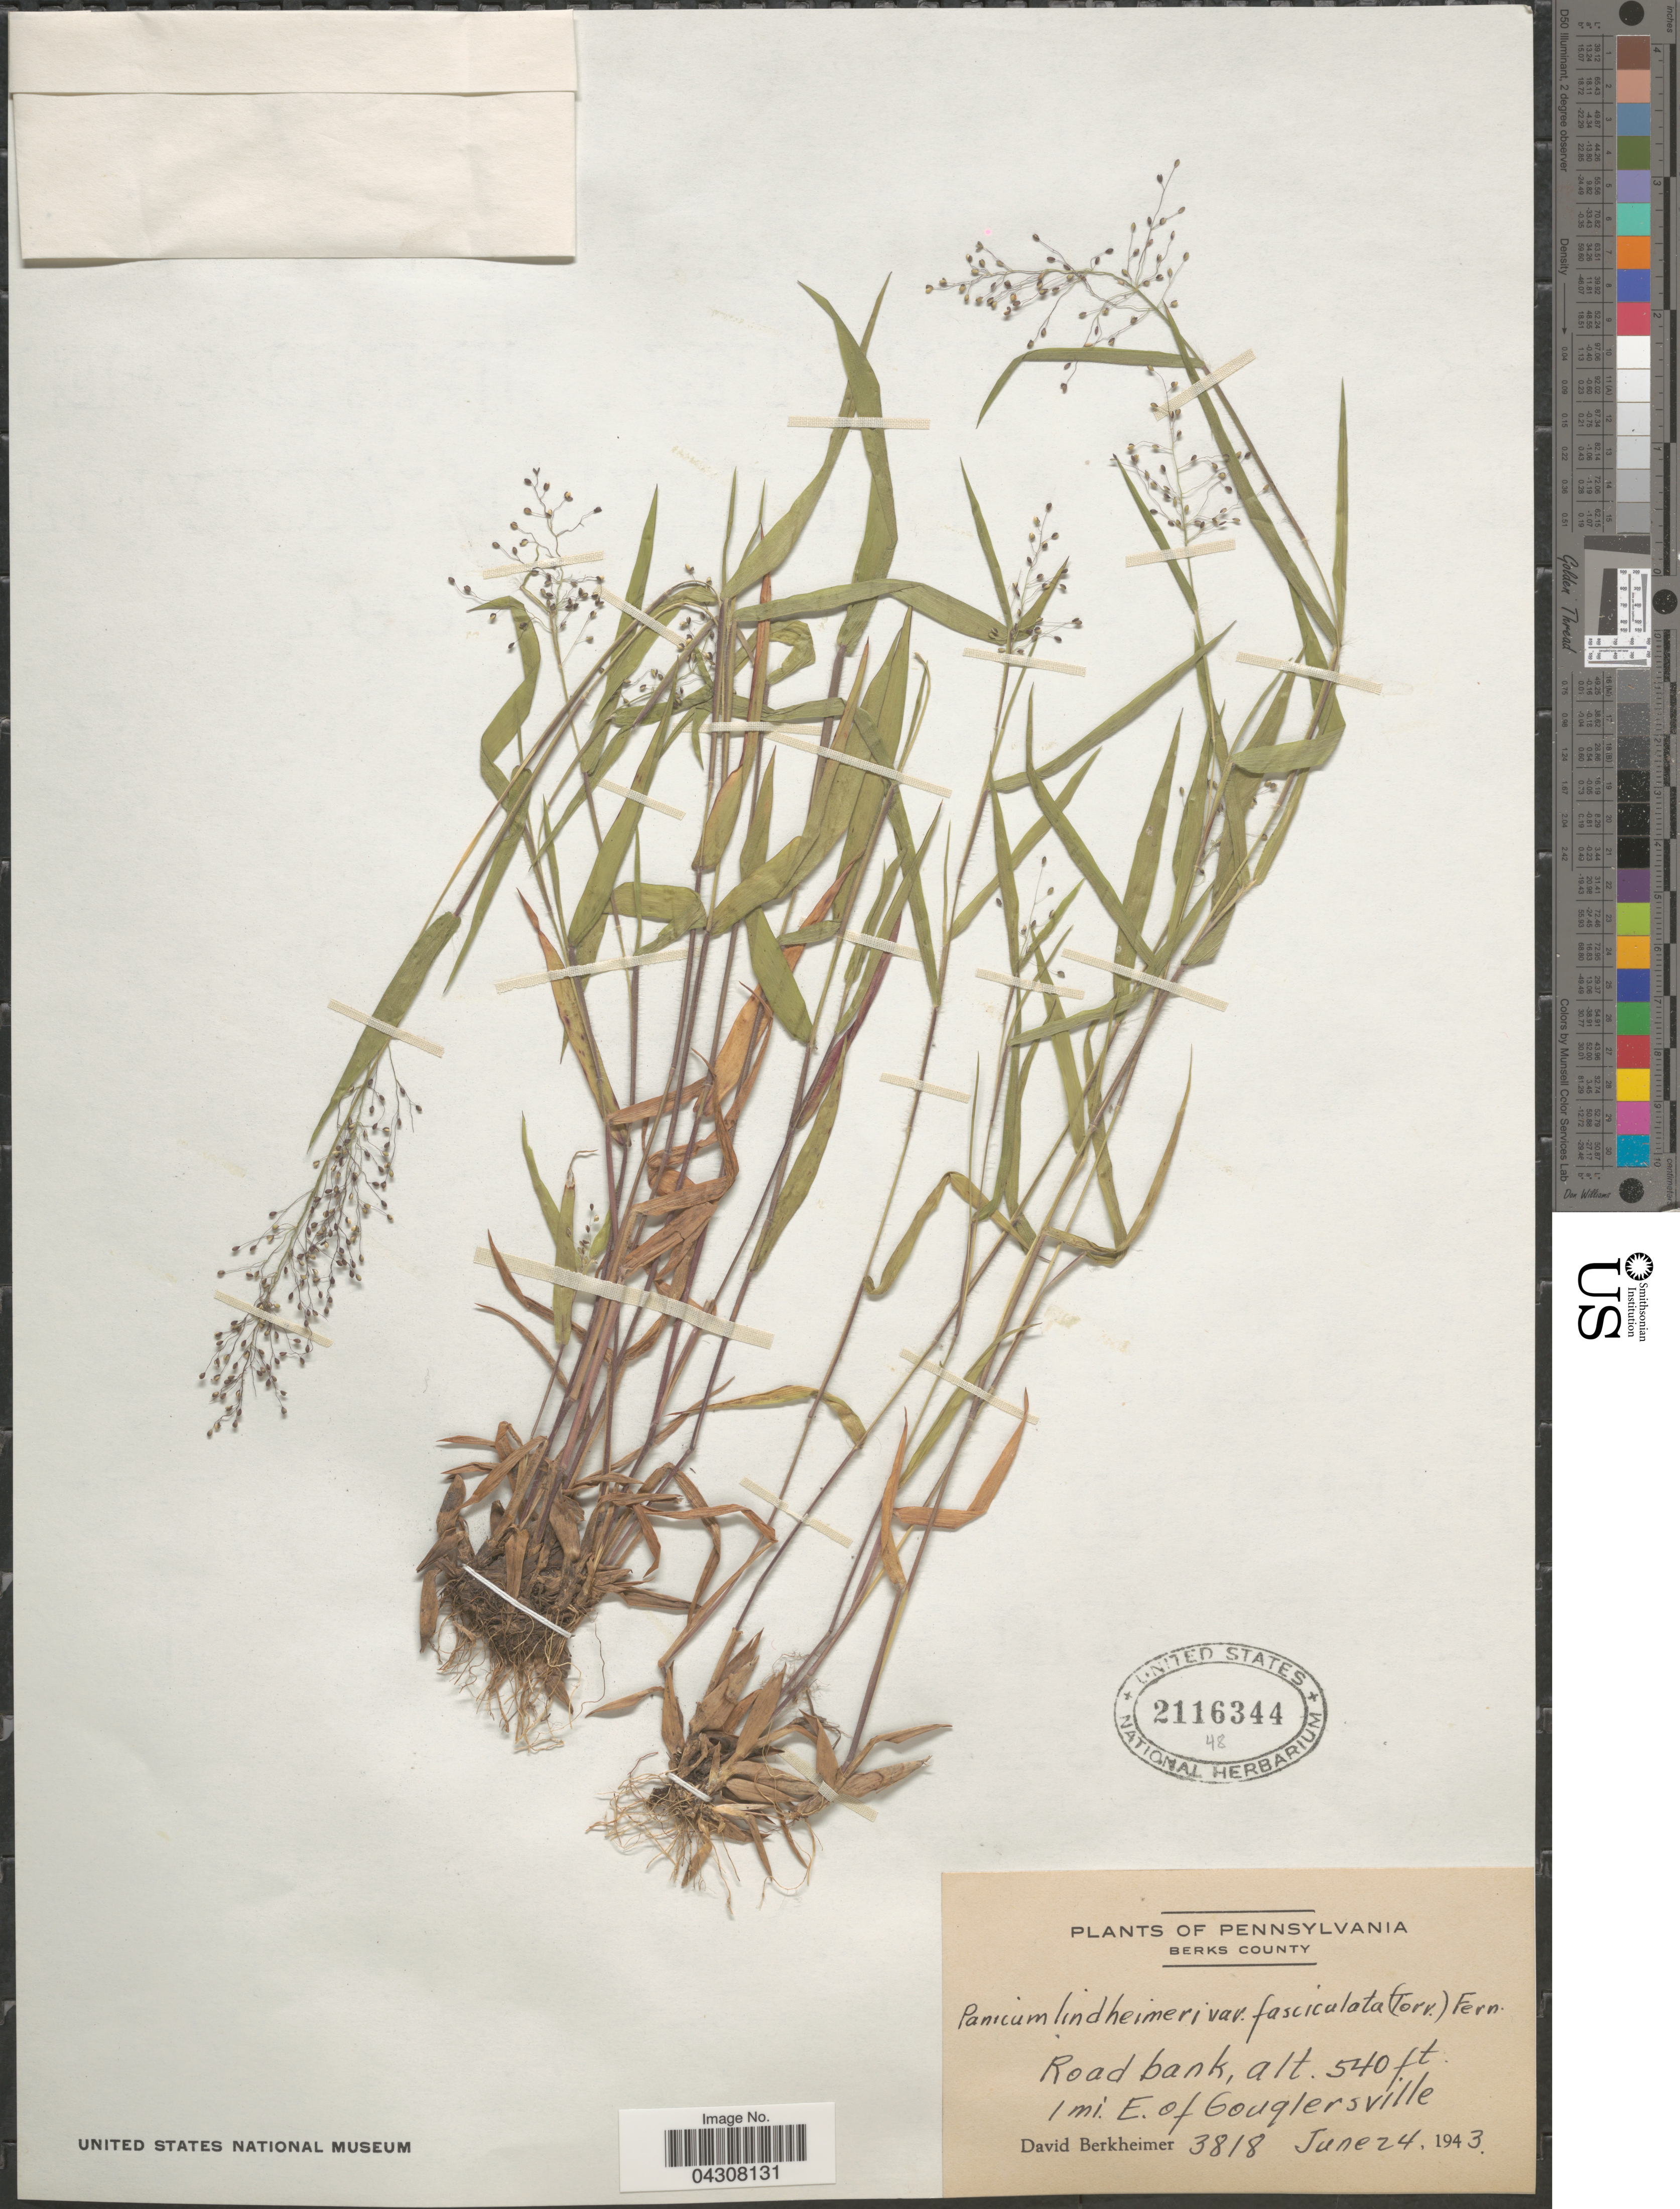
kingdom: Plantae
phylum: Tracheophyta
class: Liliopsida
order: Poales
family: Poaceae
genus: Dichanthelium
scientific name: Dichanthelium acuminatum var. acuminatum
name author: (Sw.) Gould & C.A. Clark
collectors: D. Berkheimer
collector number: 3818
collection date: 1943-06-24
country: United States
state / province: Pennsylvania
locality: Berks County. Road bank. 1 mi. E. of Gouglersville.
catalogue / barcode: US 2116344